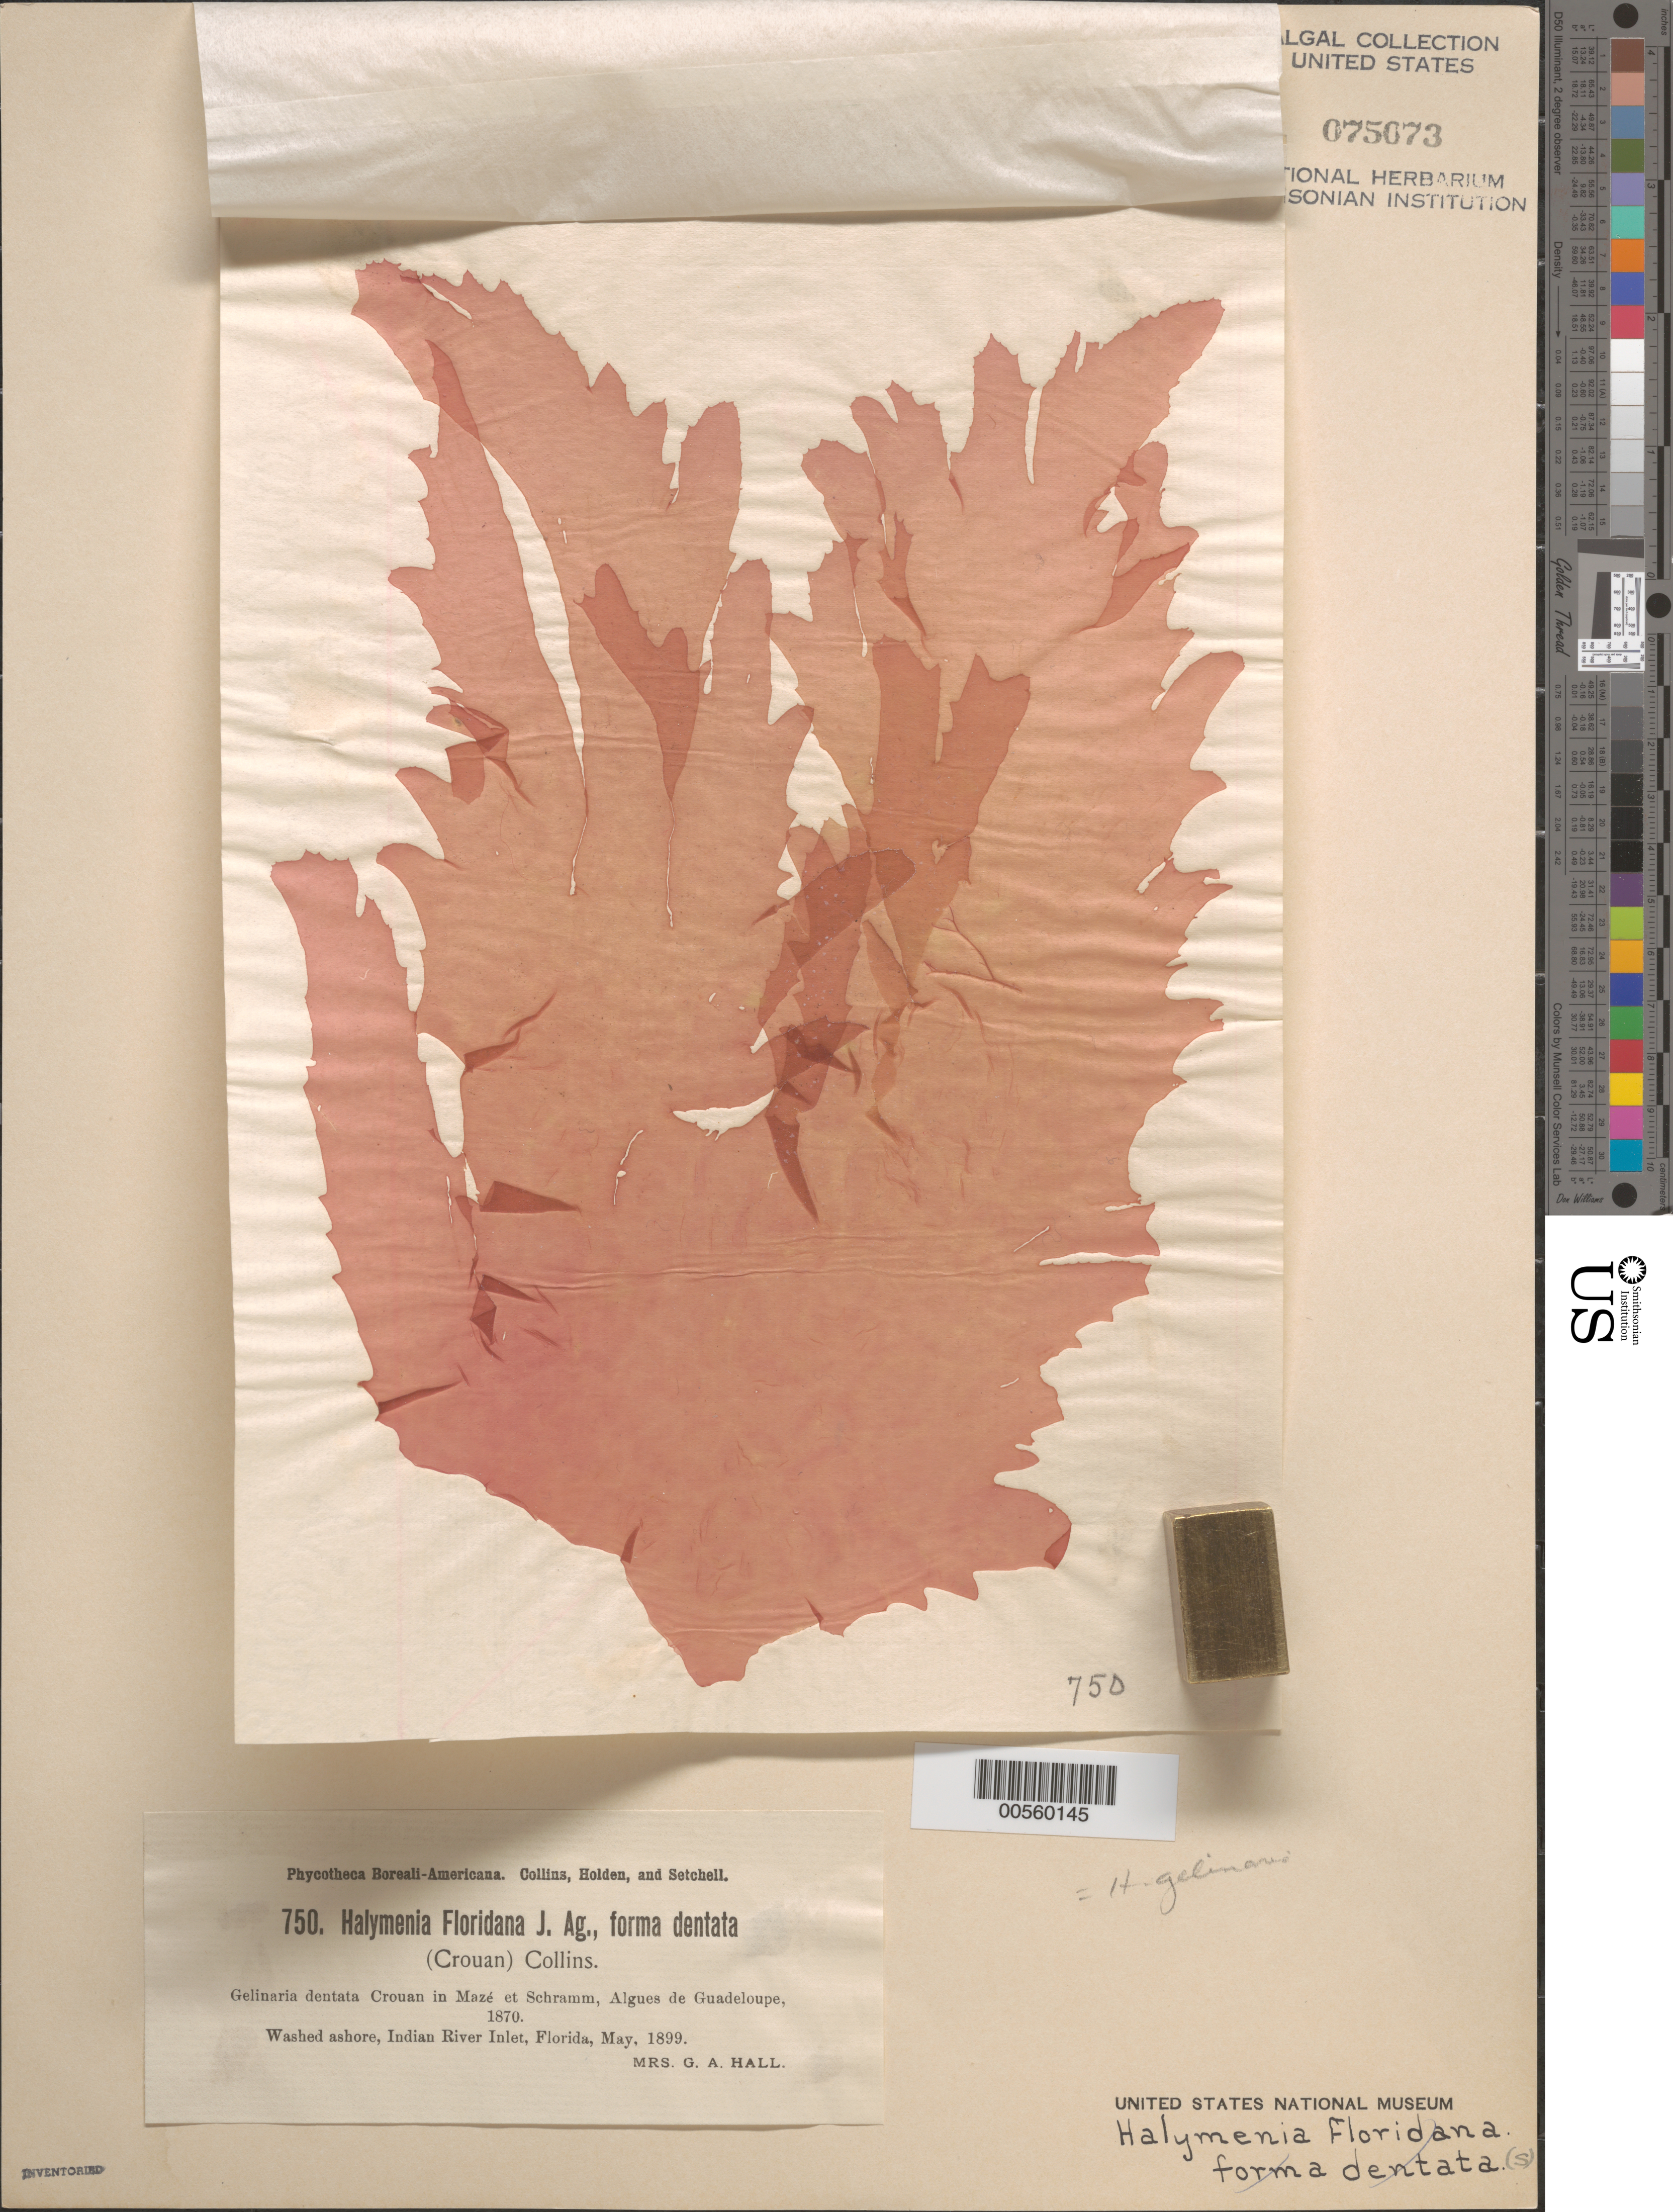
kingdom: Plantae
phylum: Rhodophyta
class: Florideophyceae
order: Halymeniales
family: Halymeniaceae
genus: Halymenia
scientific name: Halymenia floridana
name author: J. Agardh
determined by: Algae name updating Project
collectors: Mrs. Hall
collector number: PB-A 750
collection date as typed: May 1899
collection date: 1899-05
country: United States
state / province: Florida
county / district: Saint Lucie County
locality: Indian River Inlet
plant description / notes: Collins, Holden & Setchell, Phycotheca Boreali-Americana, as Halymenia floridana f. dentata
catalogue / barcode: US 75073